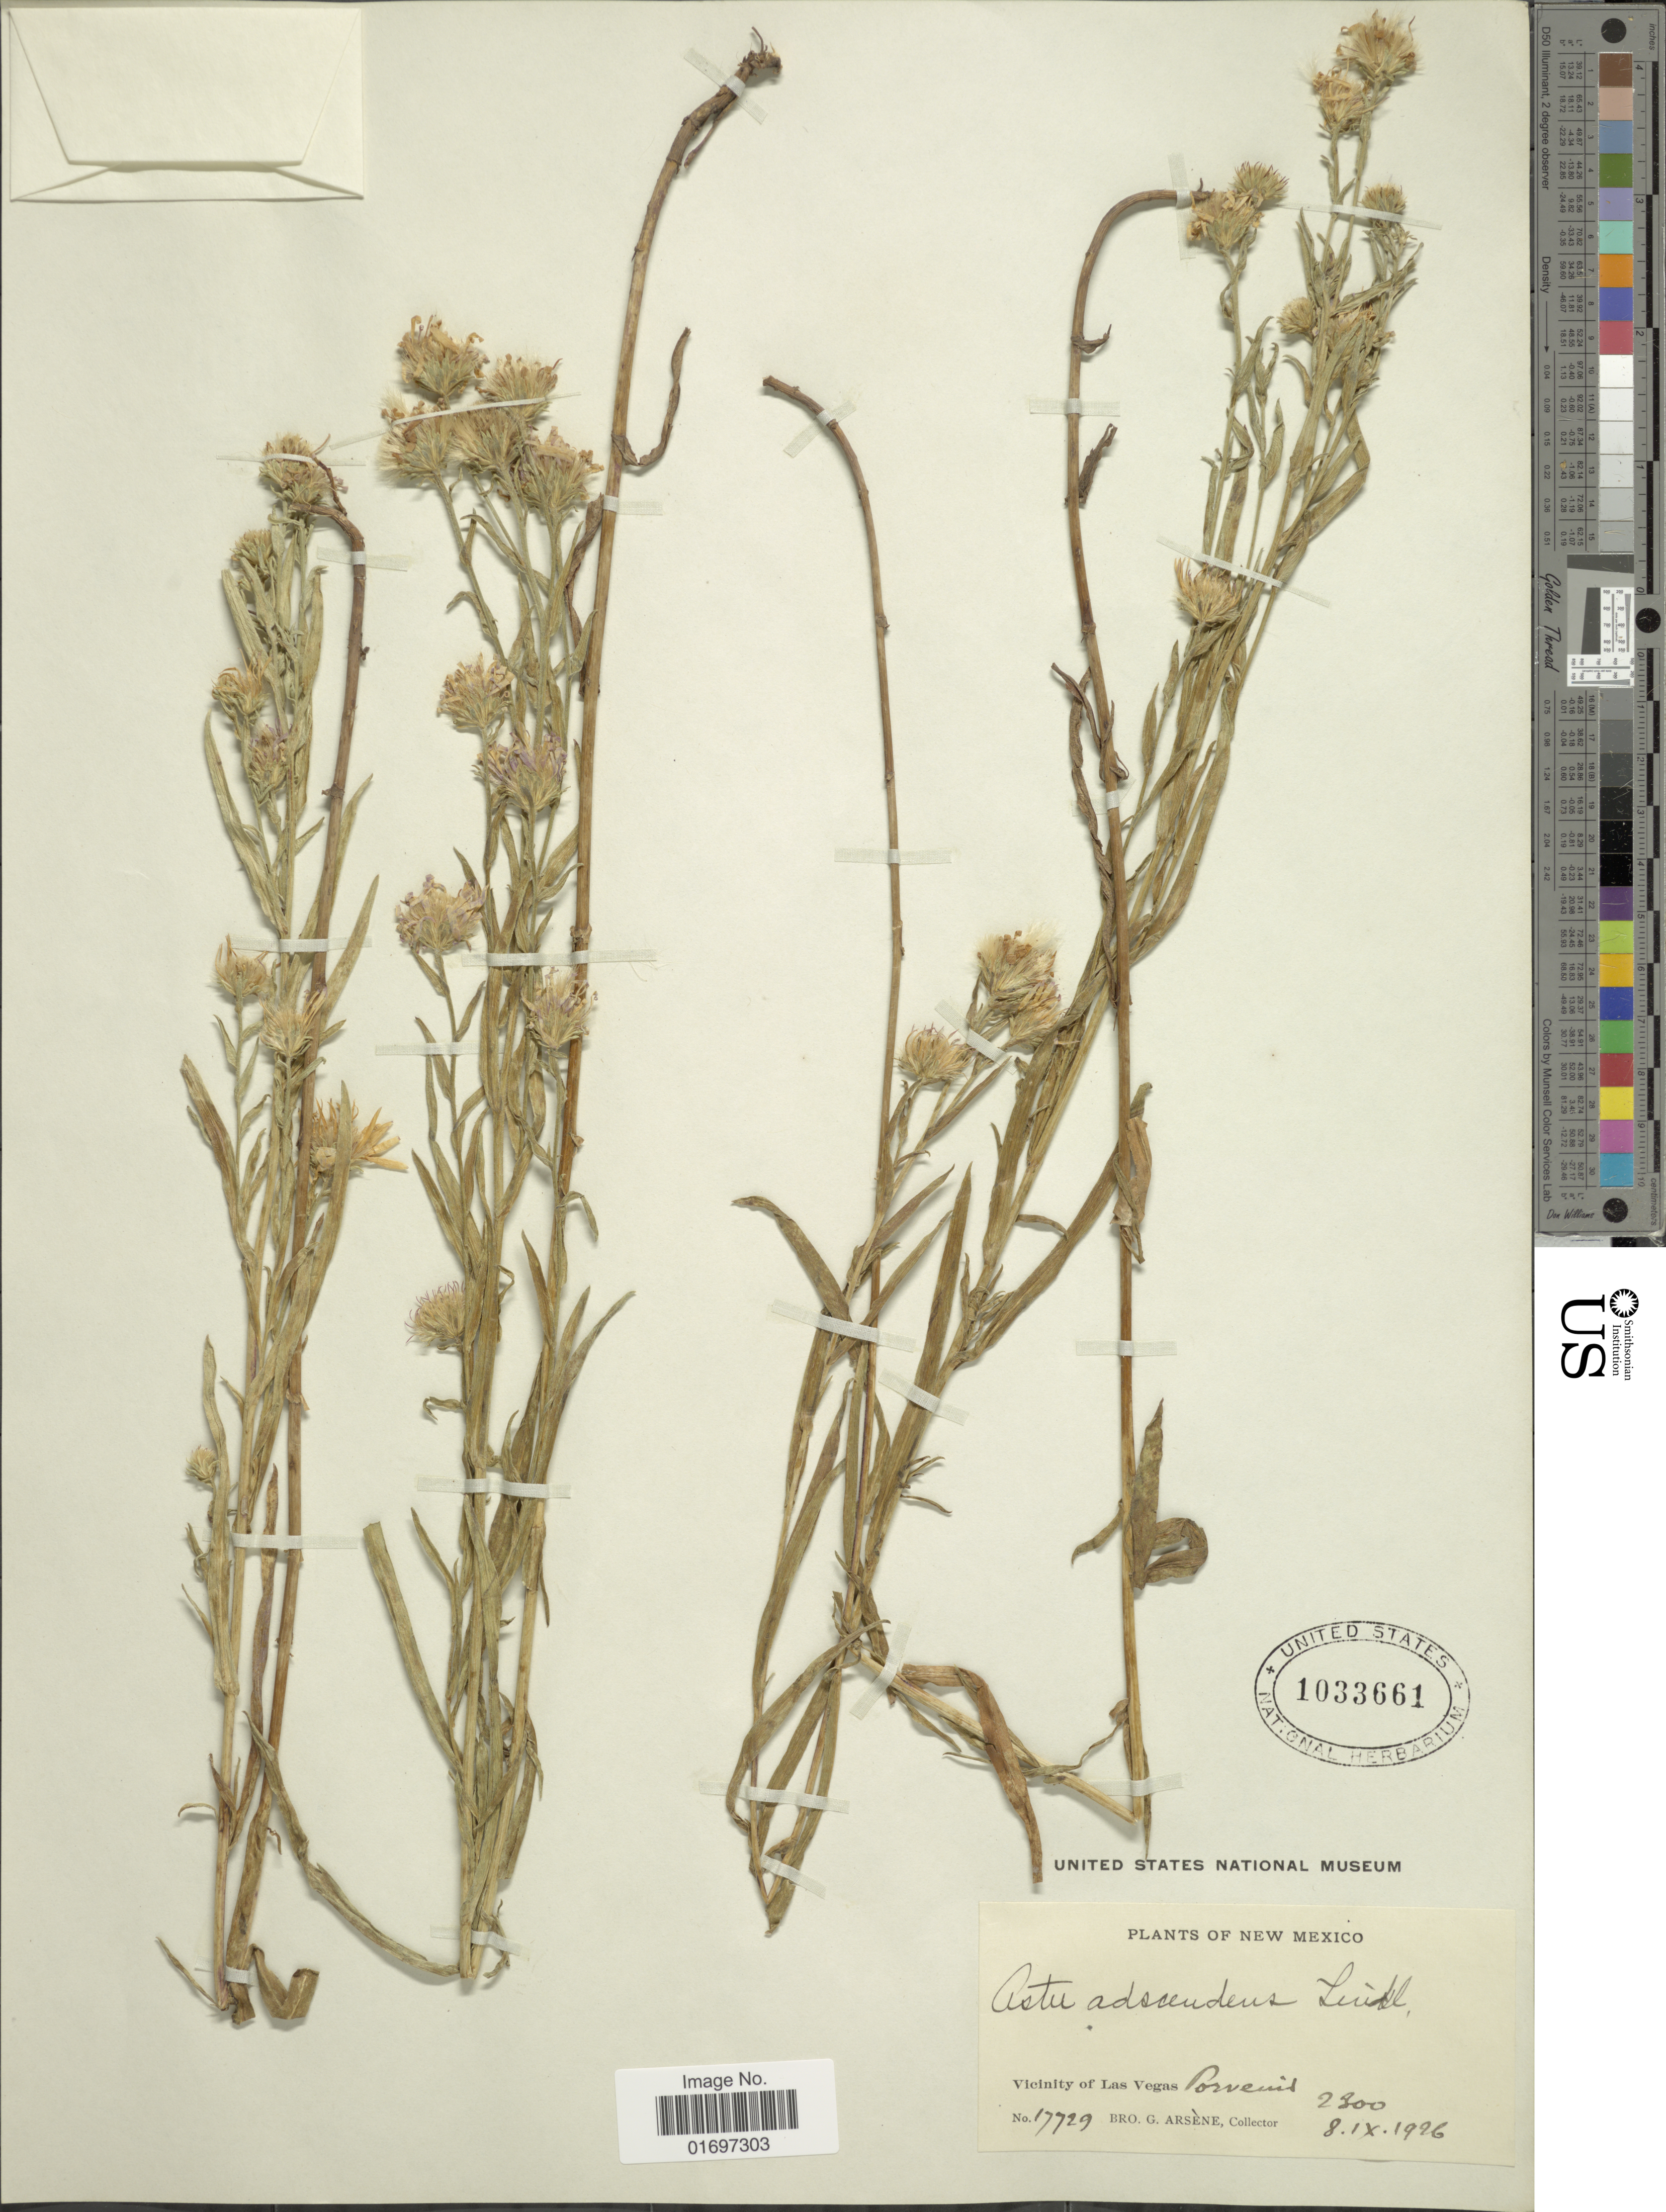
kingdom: Plantae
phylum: Tracheophyta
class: Magnoliopsida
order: Asterales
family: Asteraceae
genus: Symphyotrichum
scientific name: Symphyotrichum ascendens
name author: (Lindl.) G.L. Nesom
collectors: Bro. G. Arsène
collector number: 17729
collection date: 1926-09-08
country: United States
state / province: New Mexico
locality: New Mexico. Vicinity of Las Vegas, Porvenir.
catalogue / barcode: US 1033661